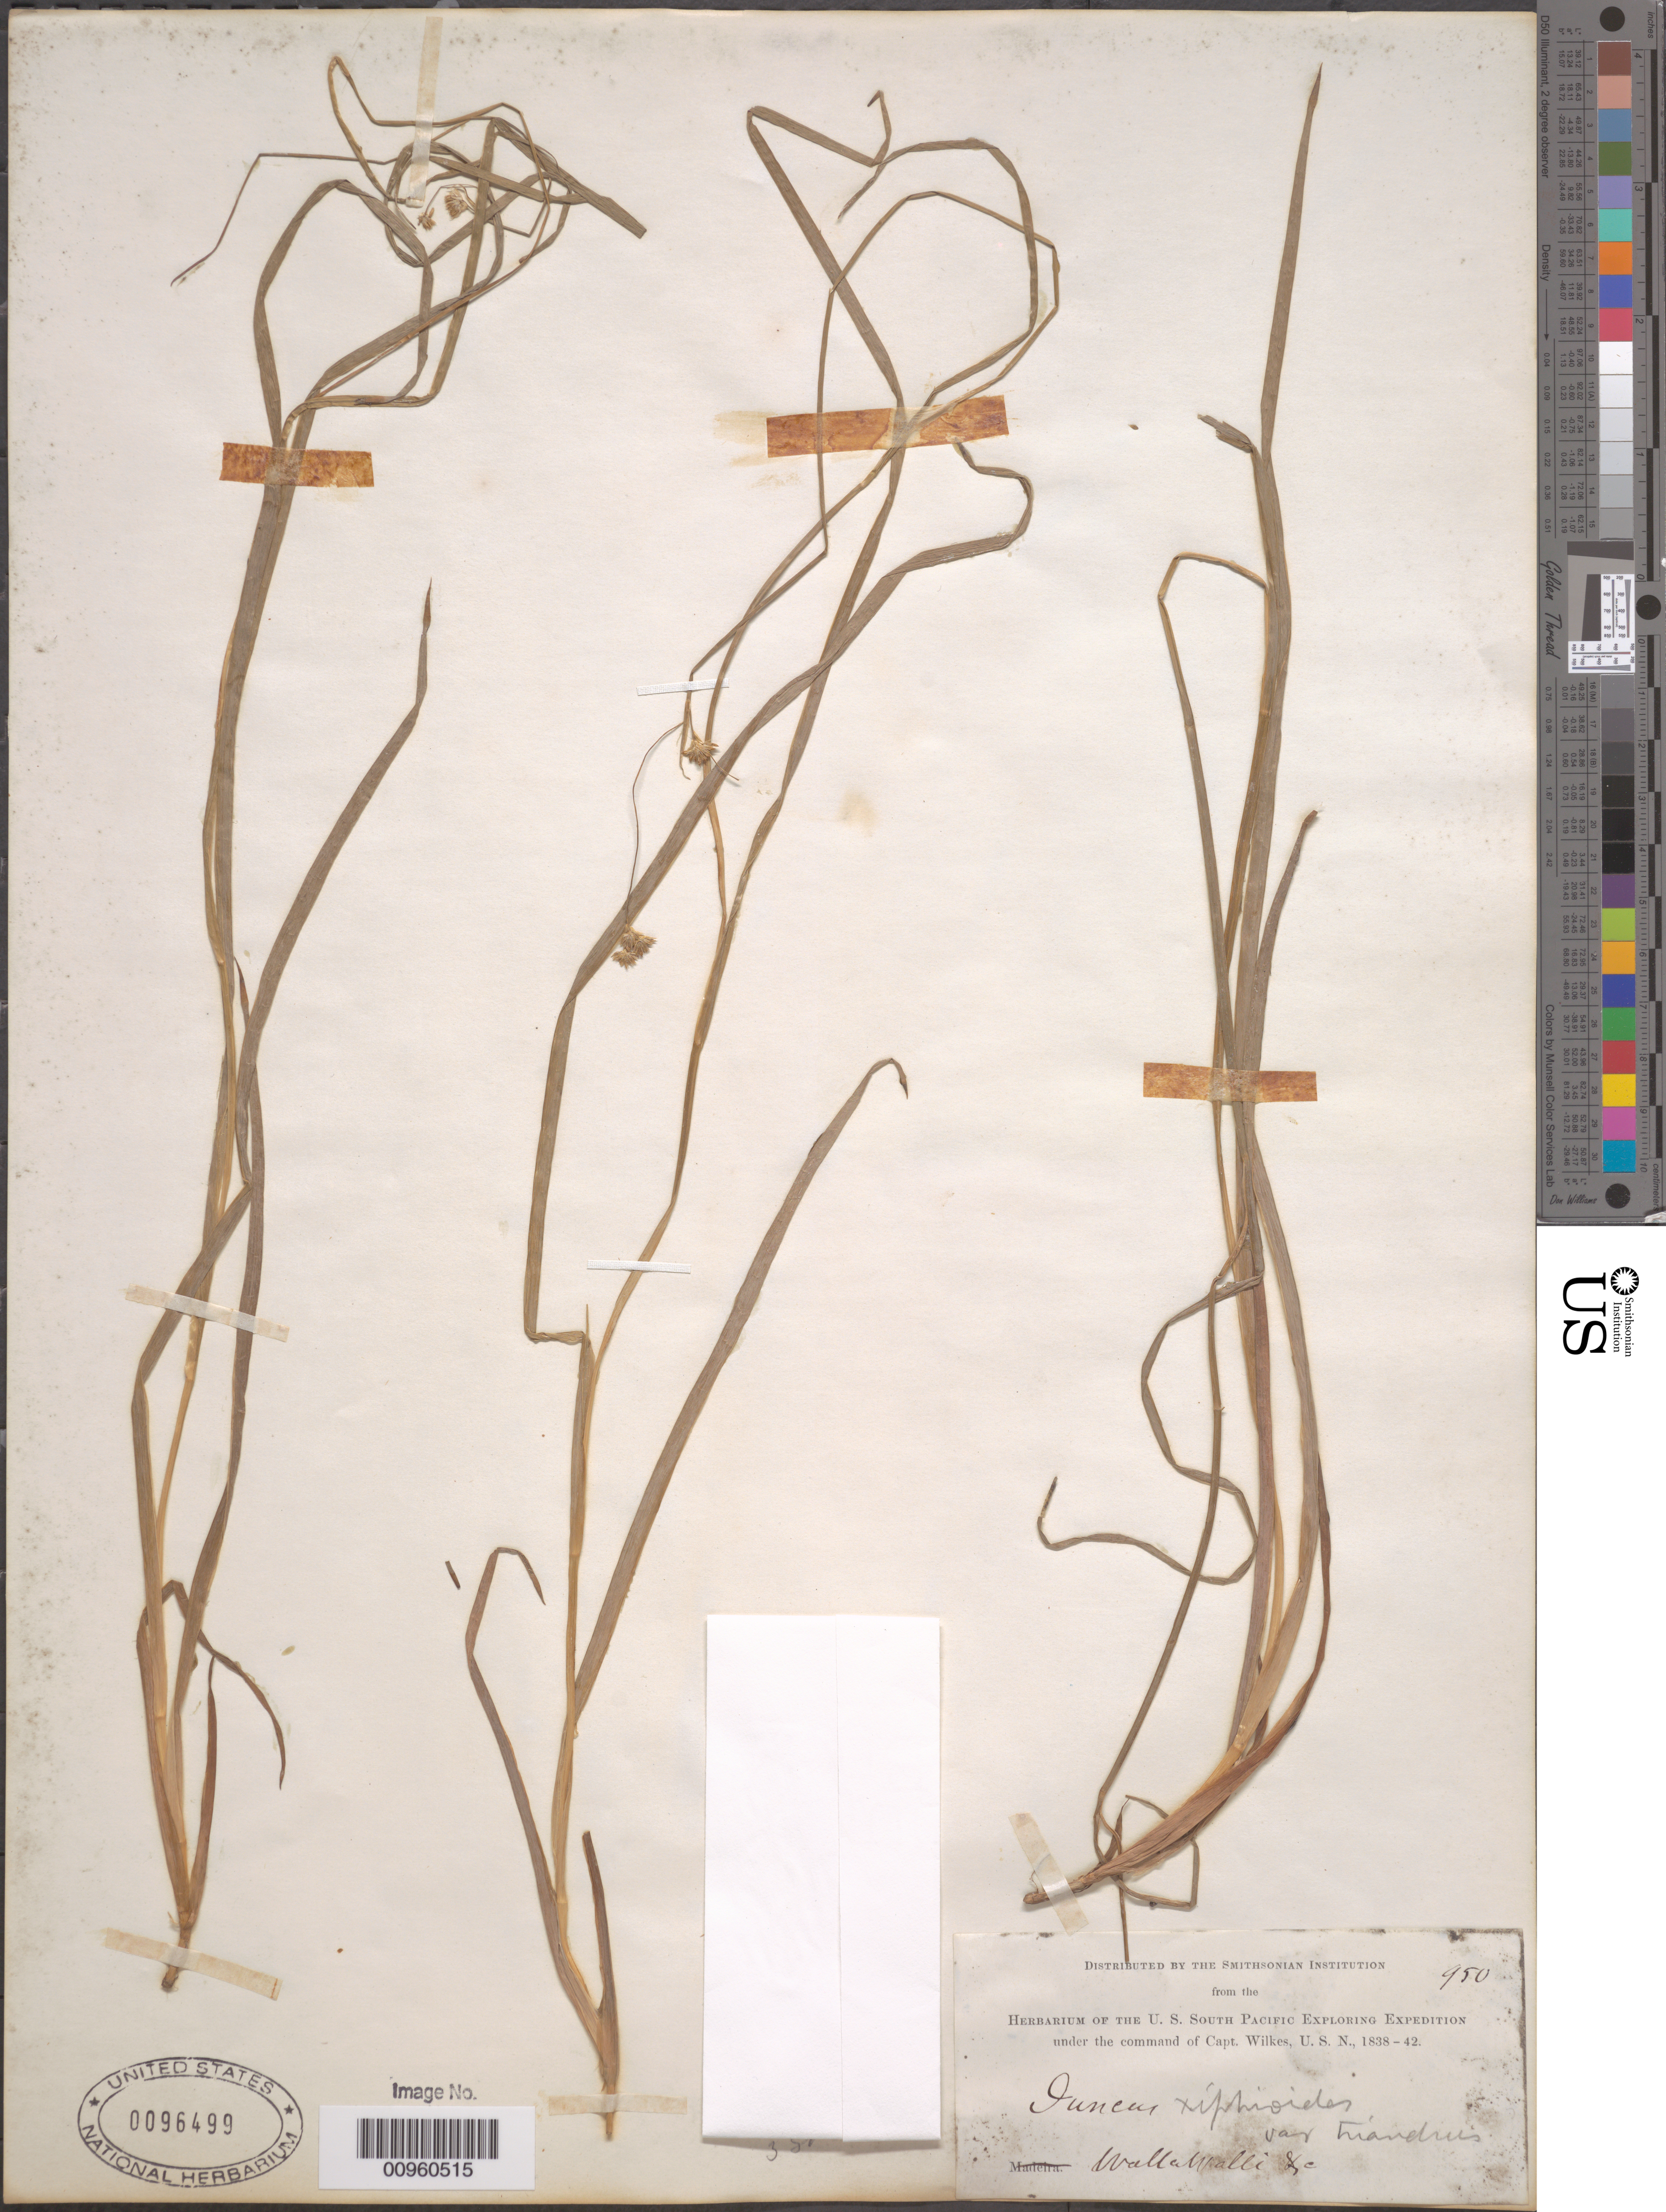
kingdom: Plantae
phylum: Tracheophyta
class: Liliopsida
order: Poales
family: Juncaceae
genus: Juncus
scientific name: Juncus ensifolius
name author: Wikstr.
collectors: U.S. South Pacific Explor. Exped.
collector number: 950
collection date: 1838/1842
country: United States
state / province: Washington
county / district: Walla Walla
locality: Walla Walli.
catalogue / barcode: US 96499